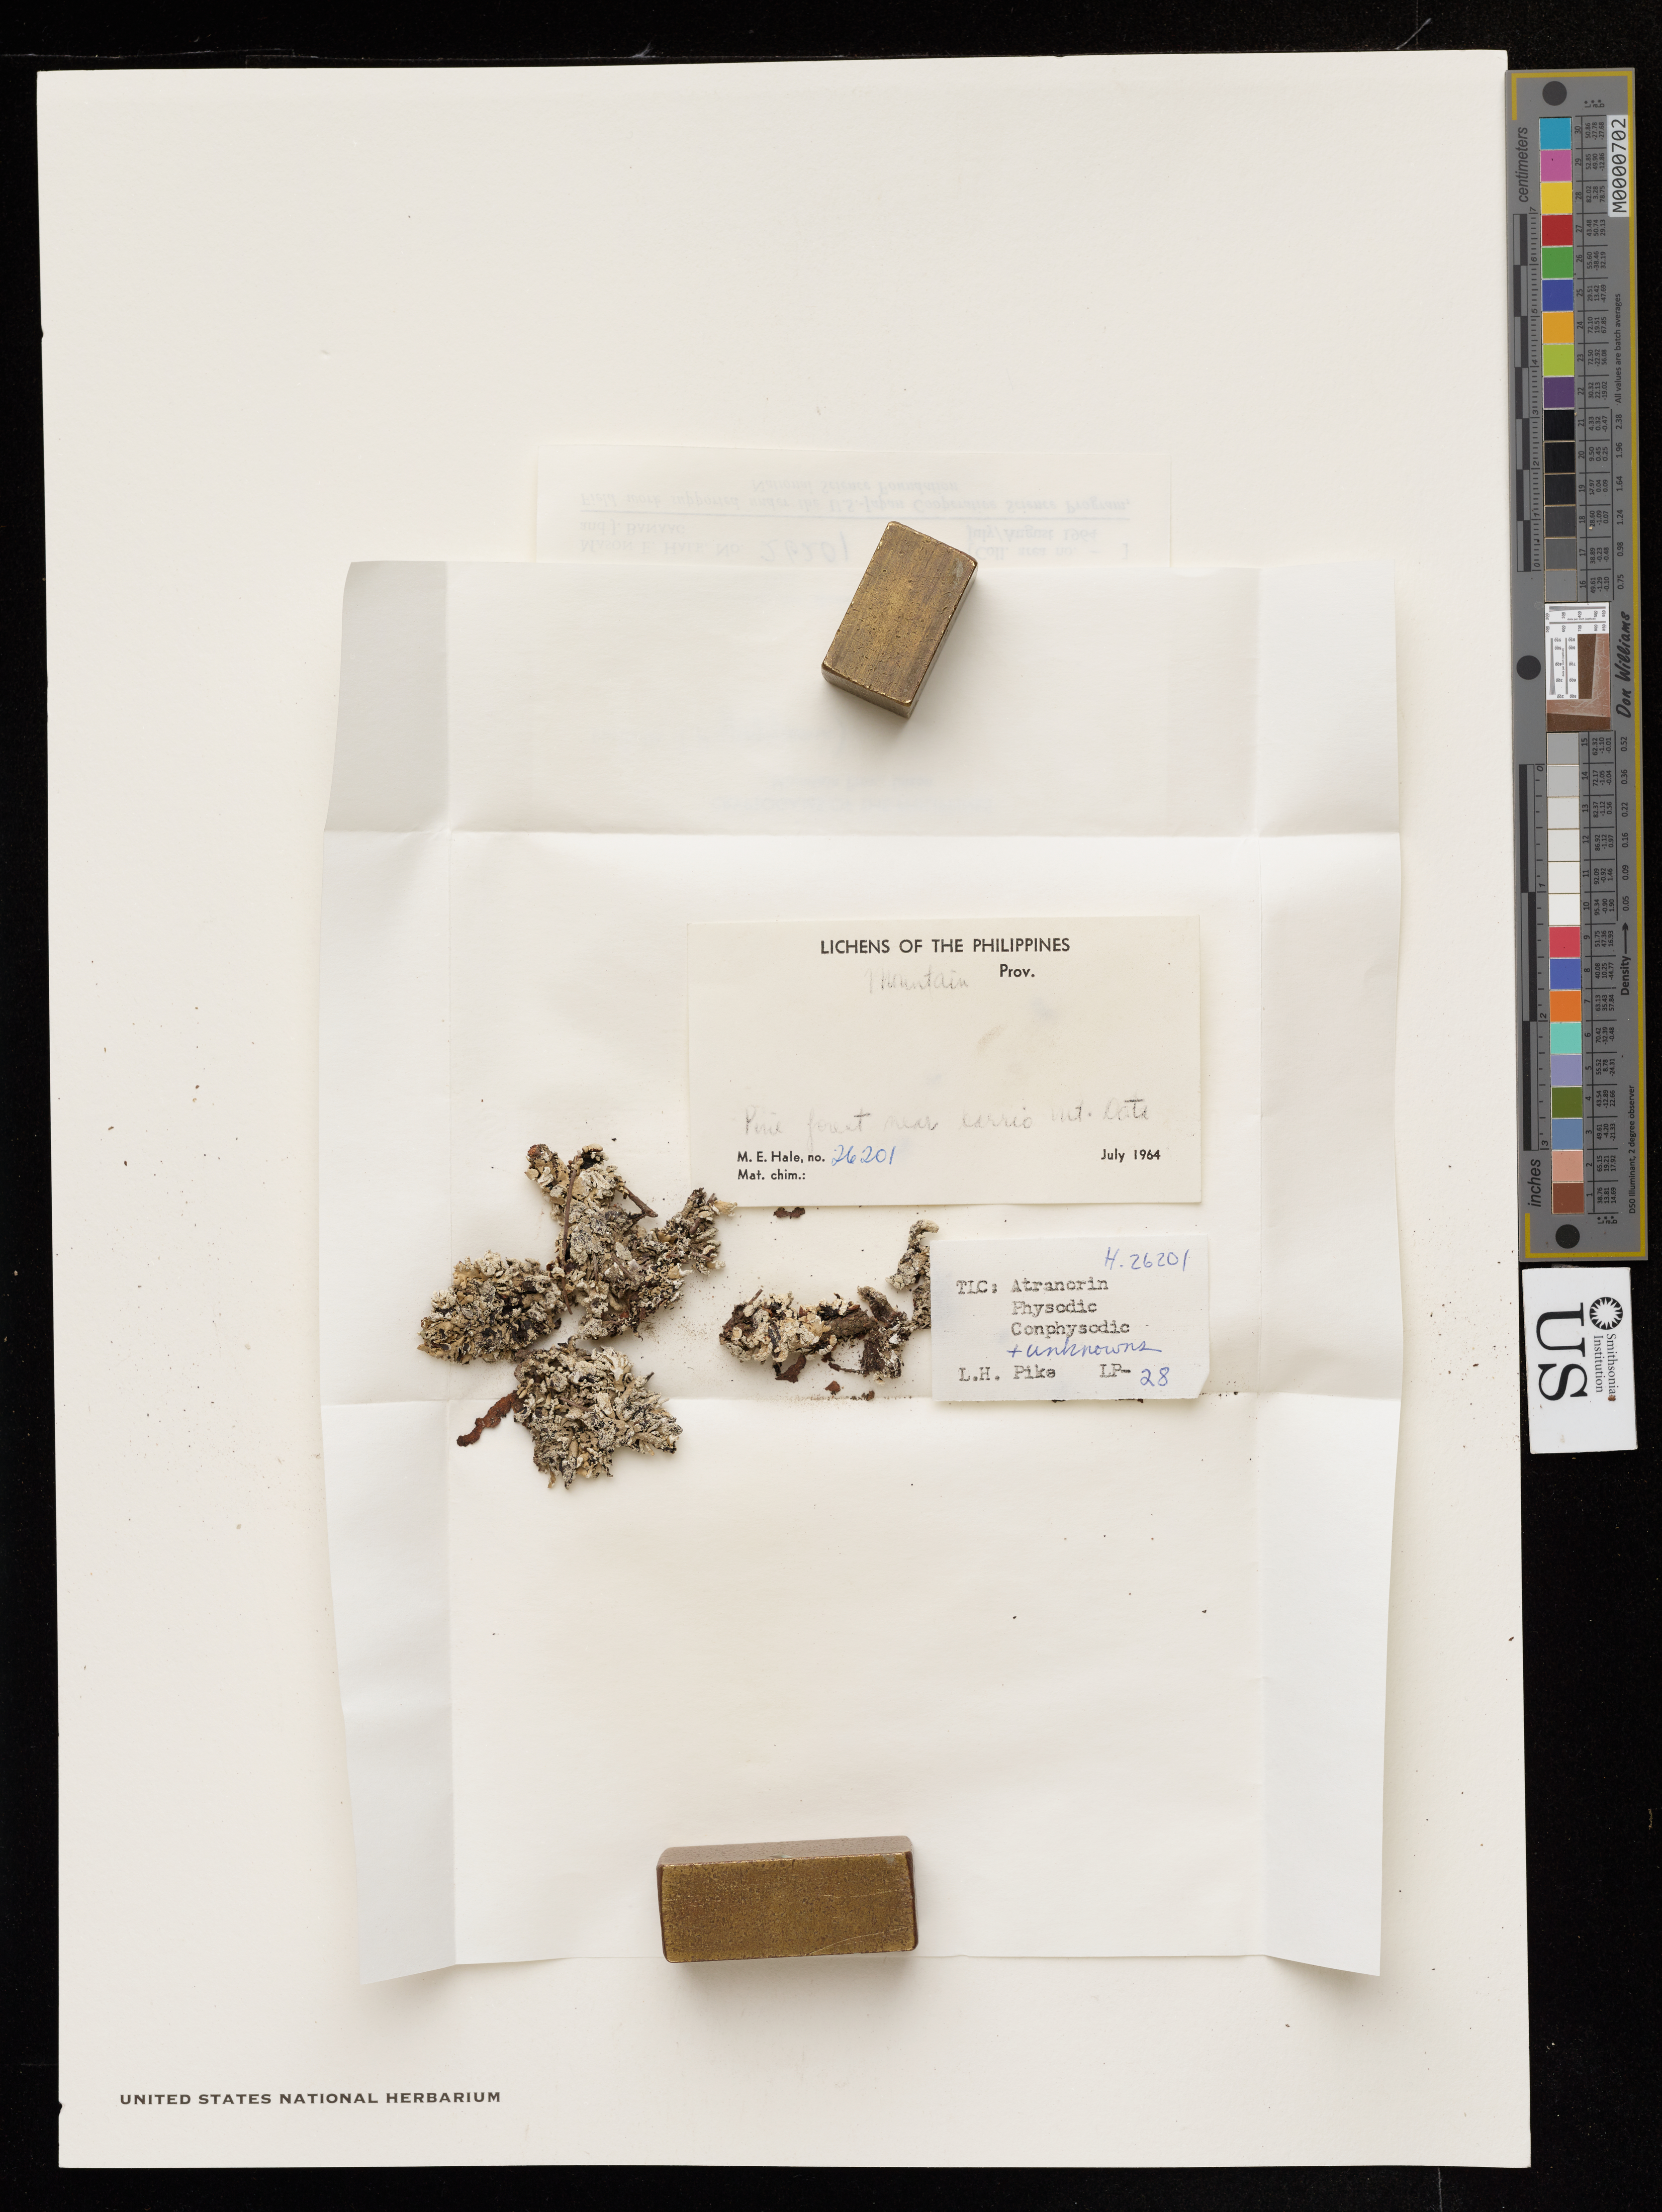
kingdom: Fungi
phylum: Ascomycota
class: Lecanoromycetes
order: Lecanorales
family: Parmeliaceae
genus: Hypogymnia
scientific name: Hypogymnia sp.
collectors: M. Hale & J. Banaag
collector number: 26201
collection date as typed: Jul 1964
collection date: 1964-07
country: Philippines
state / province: Cordillera (Administrative Region)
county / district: Mountain province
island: Luzon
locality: Hill above barrio of mt. data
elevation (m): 2000